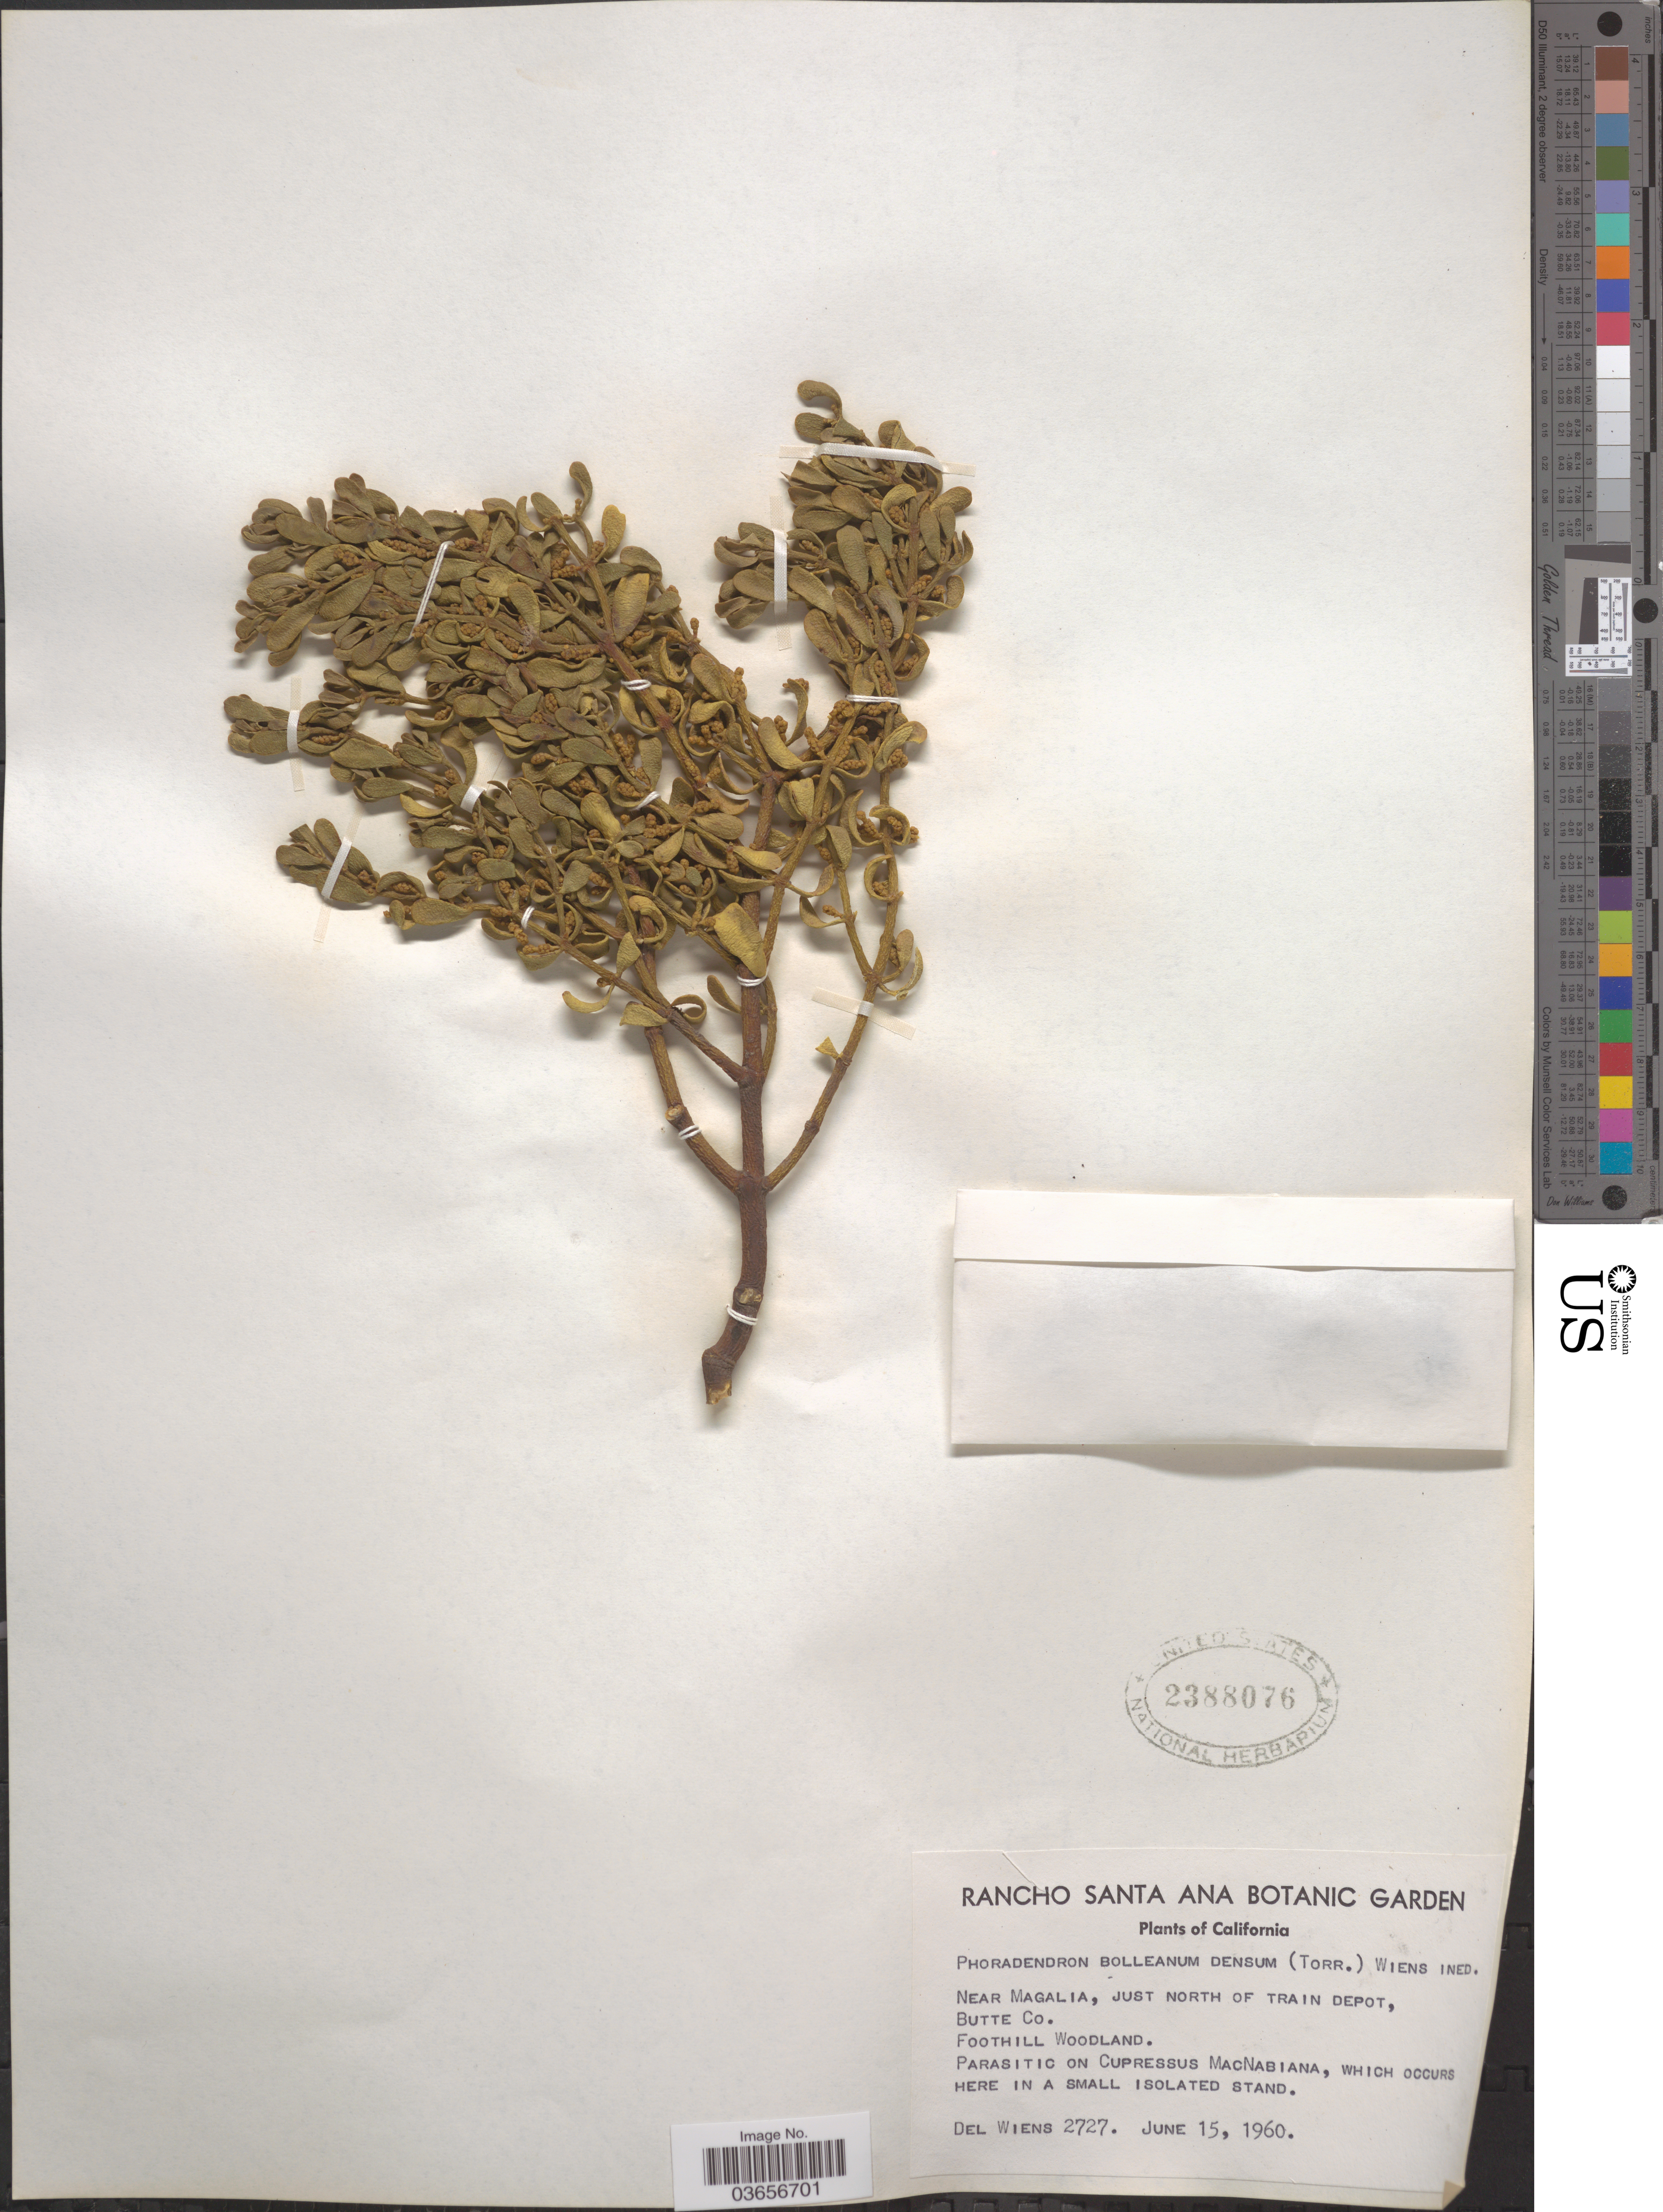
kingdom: Plantae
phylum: Tracheophyta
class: Magnoliopsida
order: Santalales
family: Viscaceae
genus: Phoradendron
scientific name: Phoradendron bolleanum var. densum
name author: (Torr. ex Trel.) Fosberg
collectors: D. Wiens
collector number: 2727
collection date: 1960-06-15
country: United States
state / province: California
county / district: Butte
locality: Near Magalia, just north of Train Depot, Butte Co.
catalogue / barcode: US 2388076